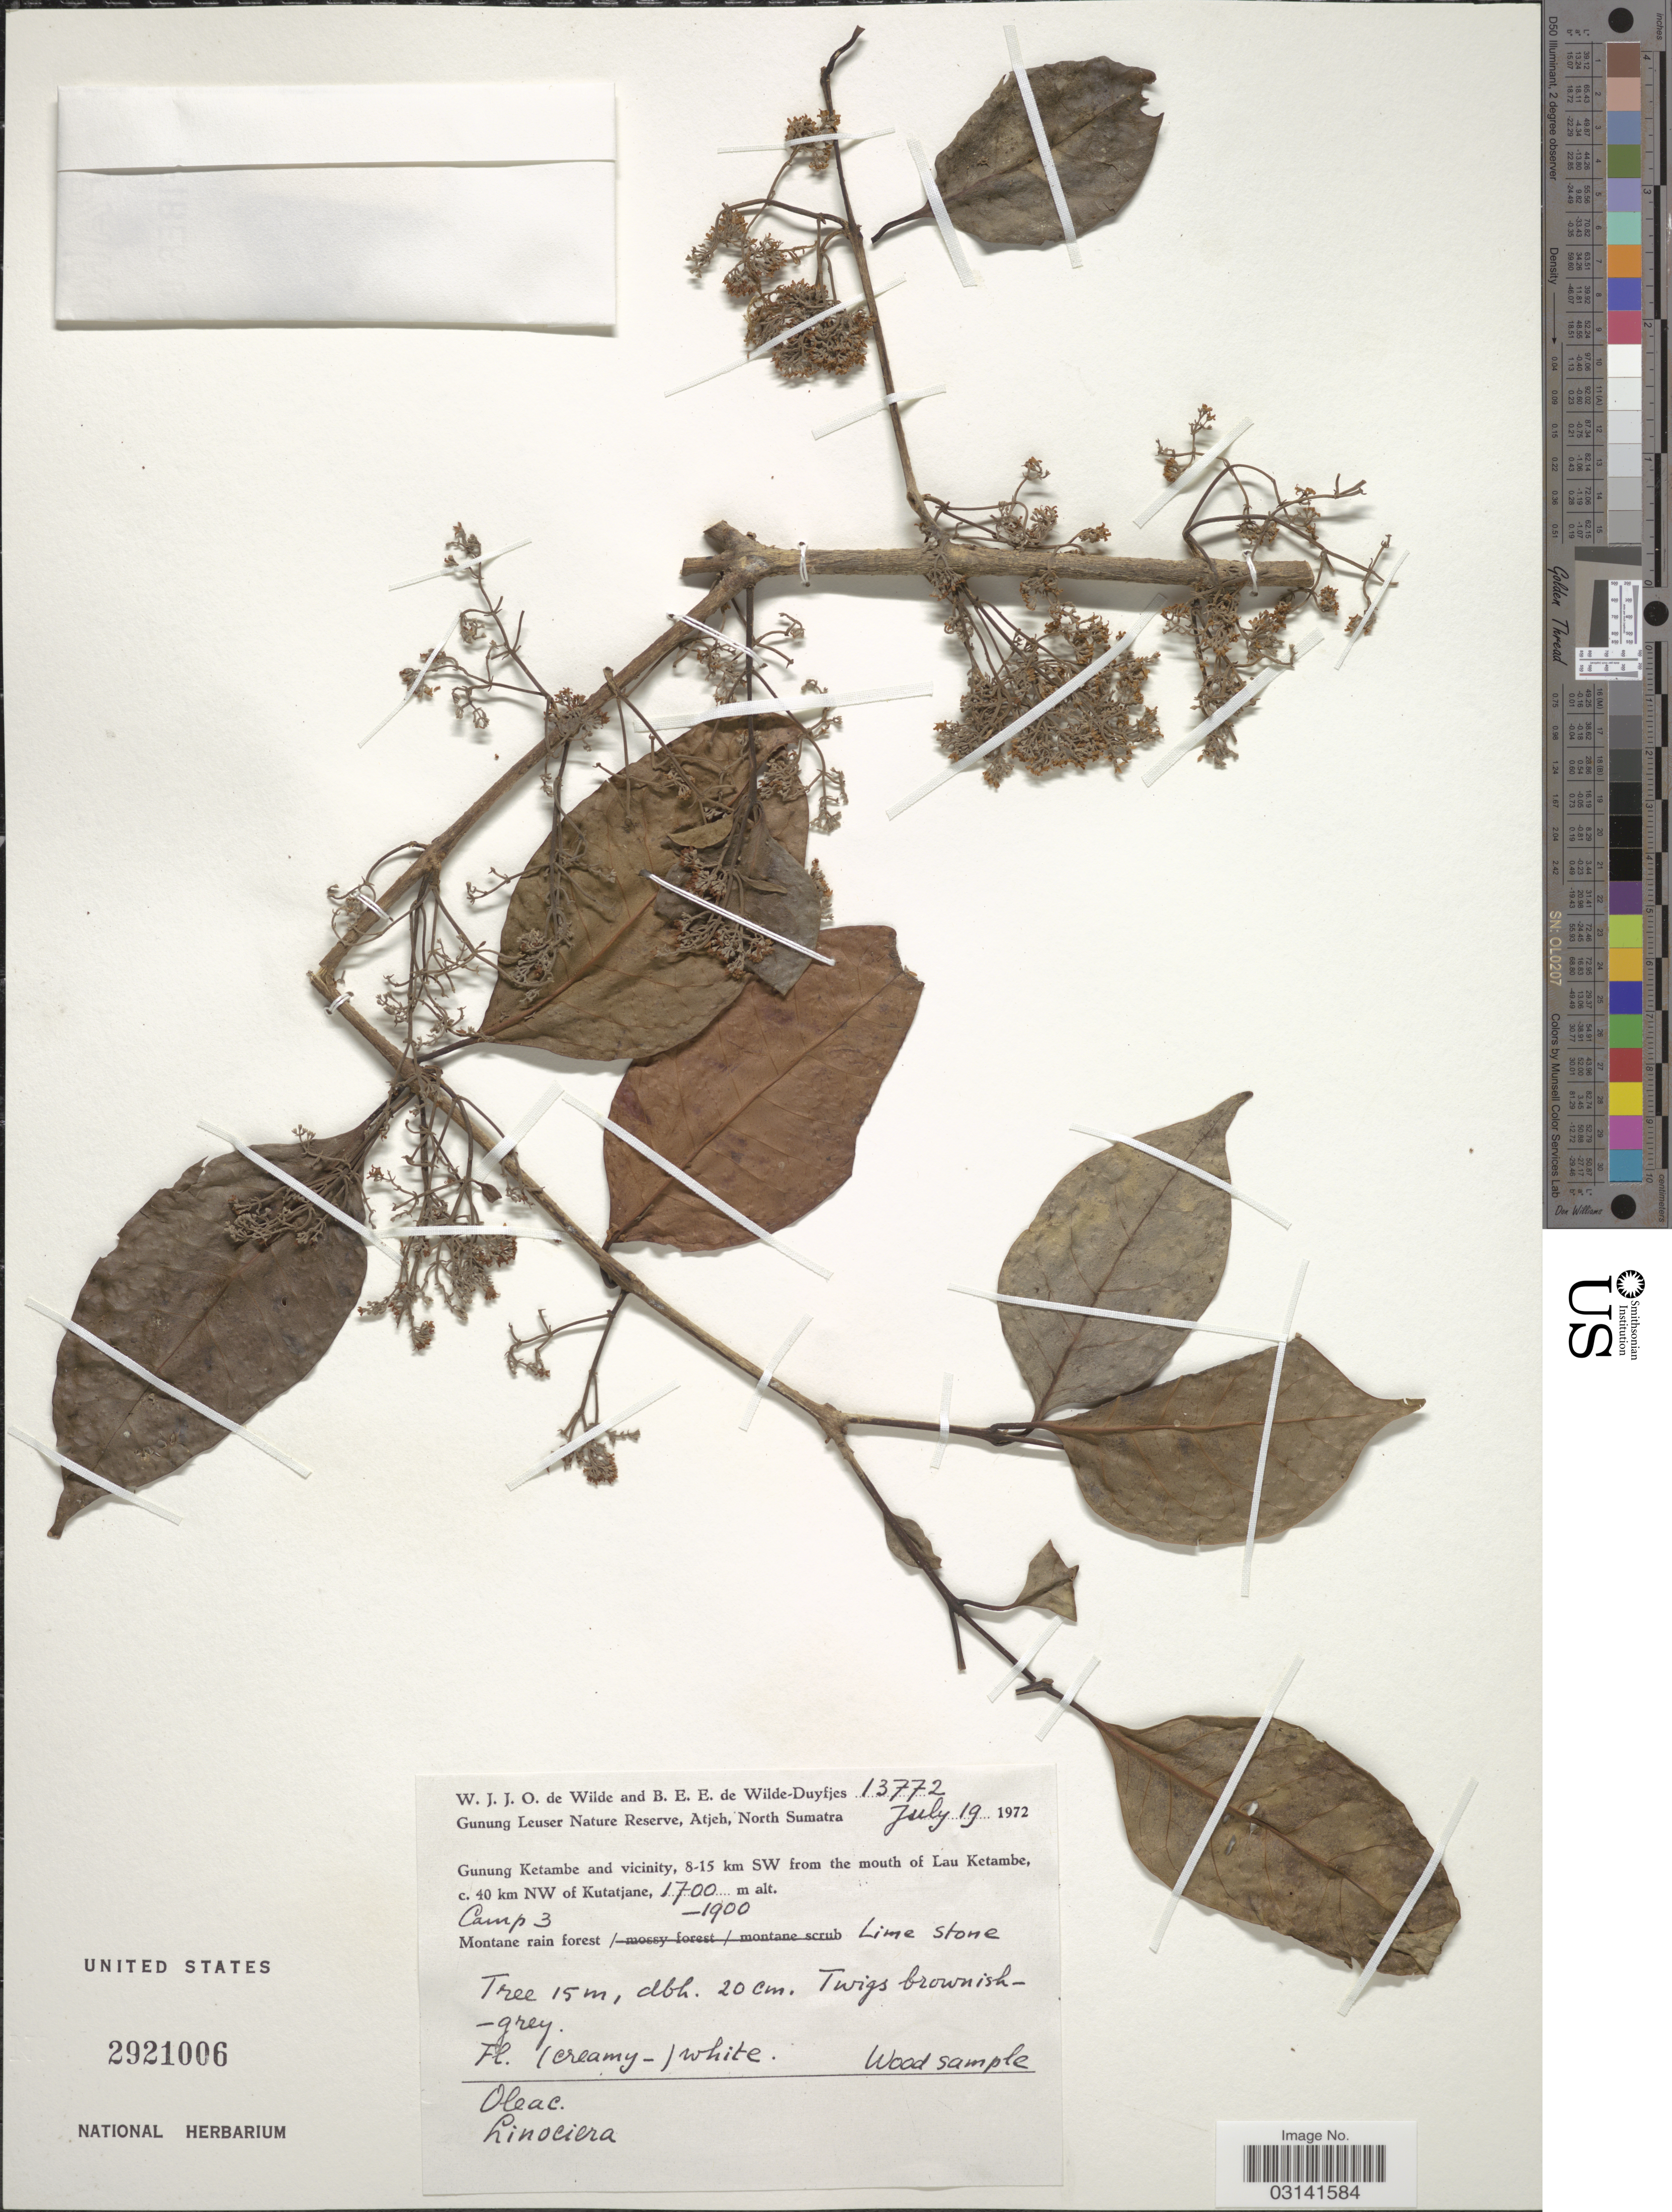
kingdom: Plantae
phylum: Tracheophyta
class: Magnoliopsida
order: Lamiales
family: Oleaceae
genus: Linociera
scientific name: Linociera sp.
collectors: W. J. de Wilde & B. E. de Wilde-Duyfjes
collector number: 13772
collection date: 1972-07-19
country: Indonesia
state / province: Sumatra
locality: Gunung Leuser Nature Reserve, Atjeh, North Sumatra. Gunung Ketambe and vicinity, 8-15 km SW from the mouth of Lau Ketambe, c. 40 km NW of Kutatjane. Camp 3.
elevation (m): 1700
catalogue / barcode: US 2921006